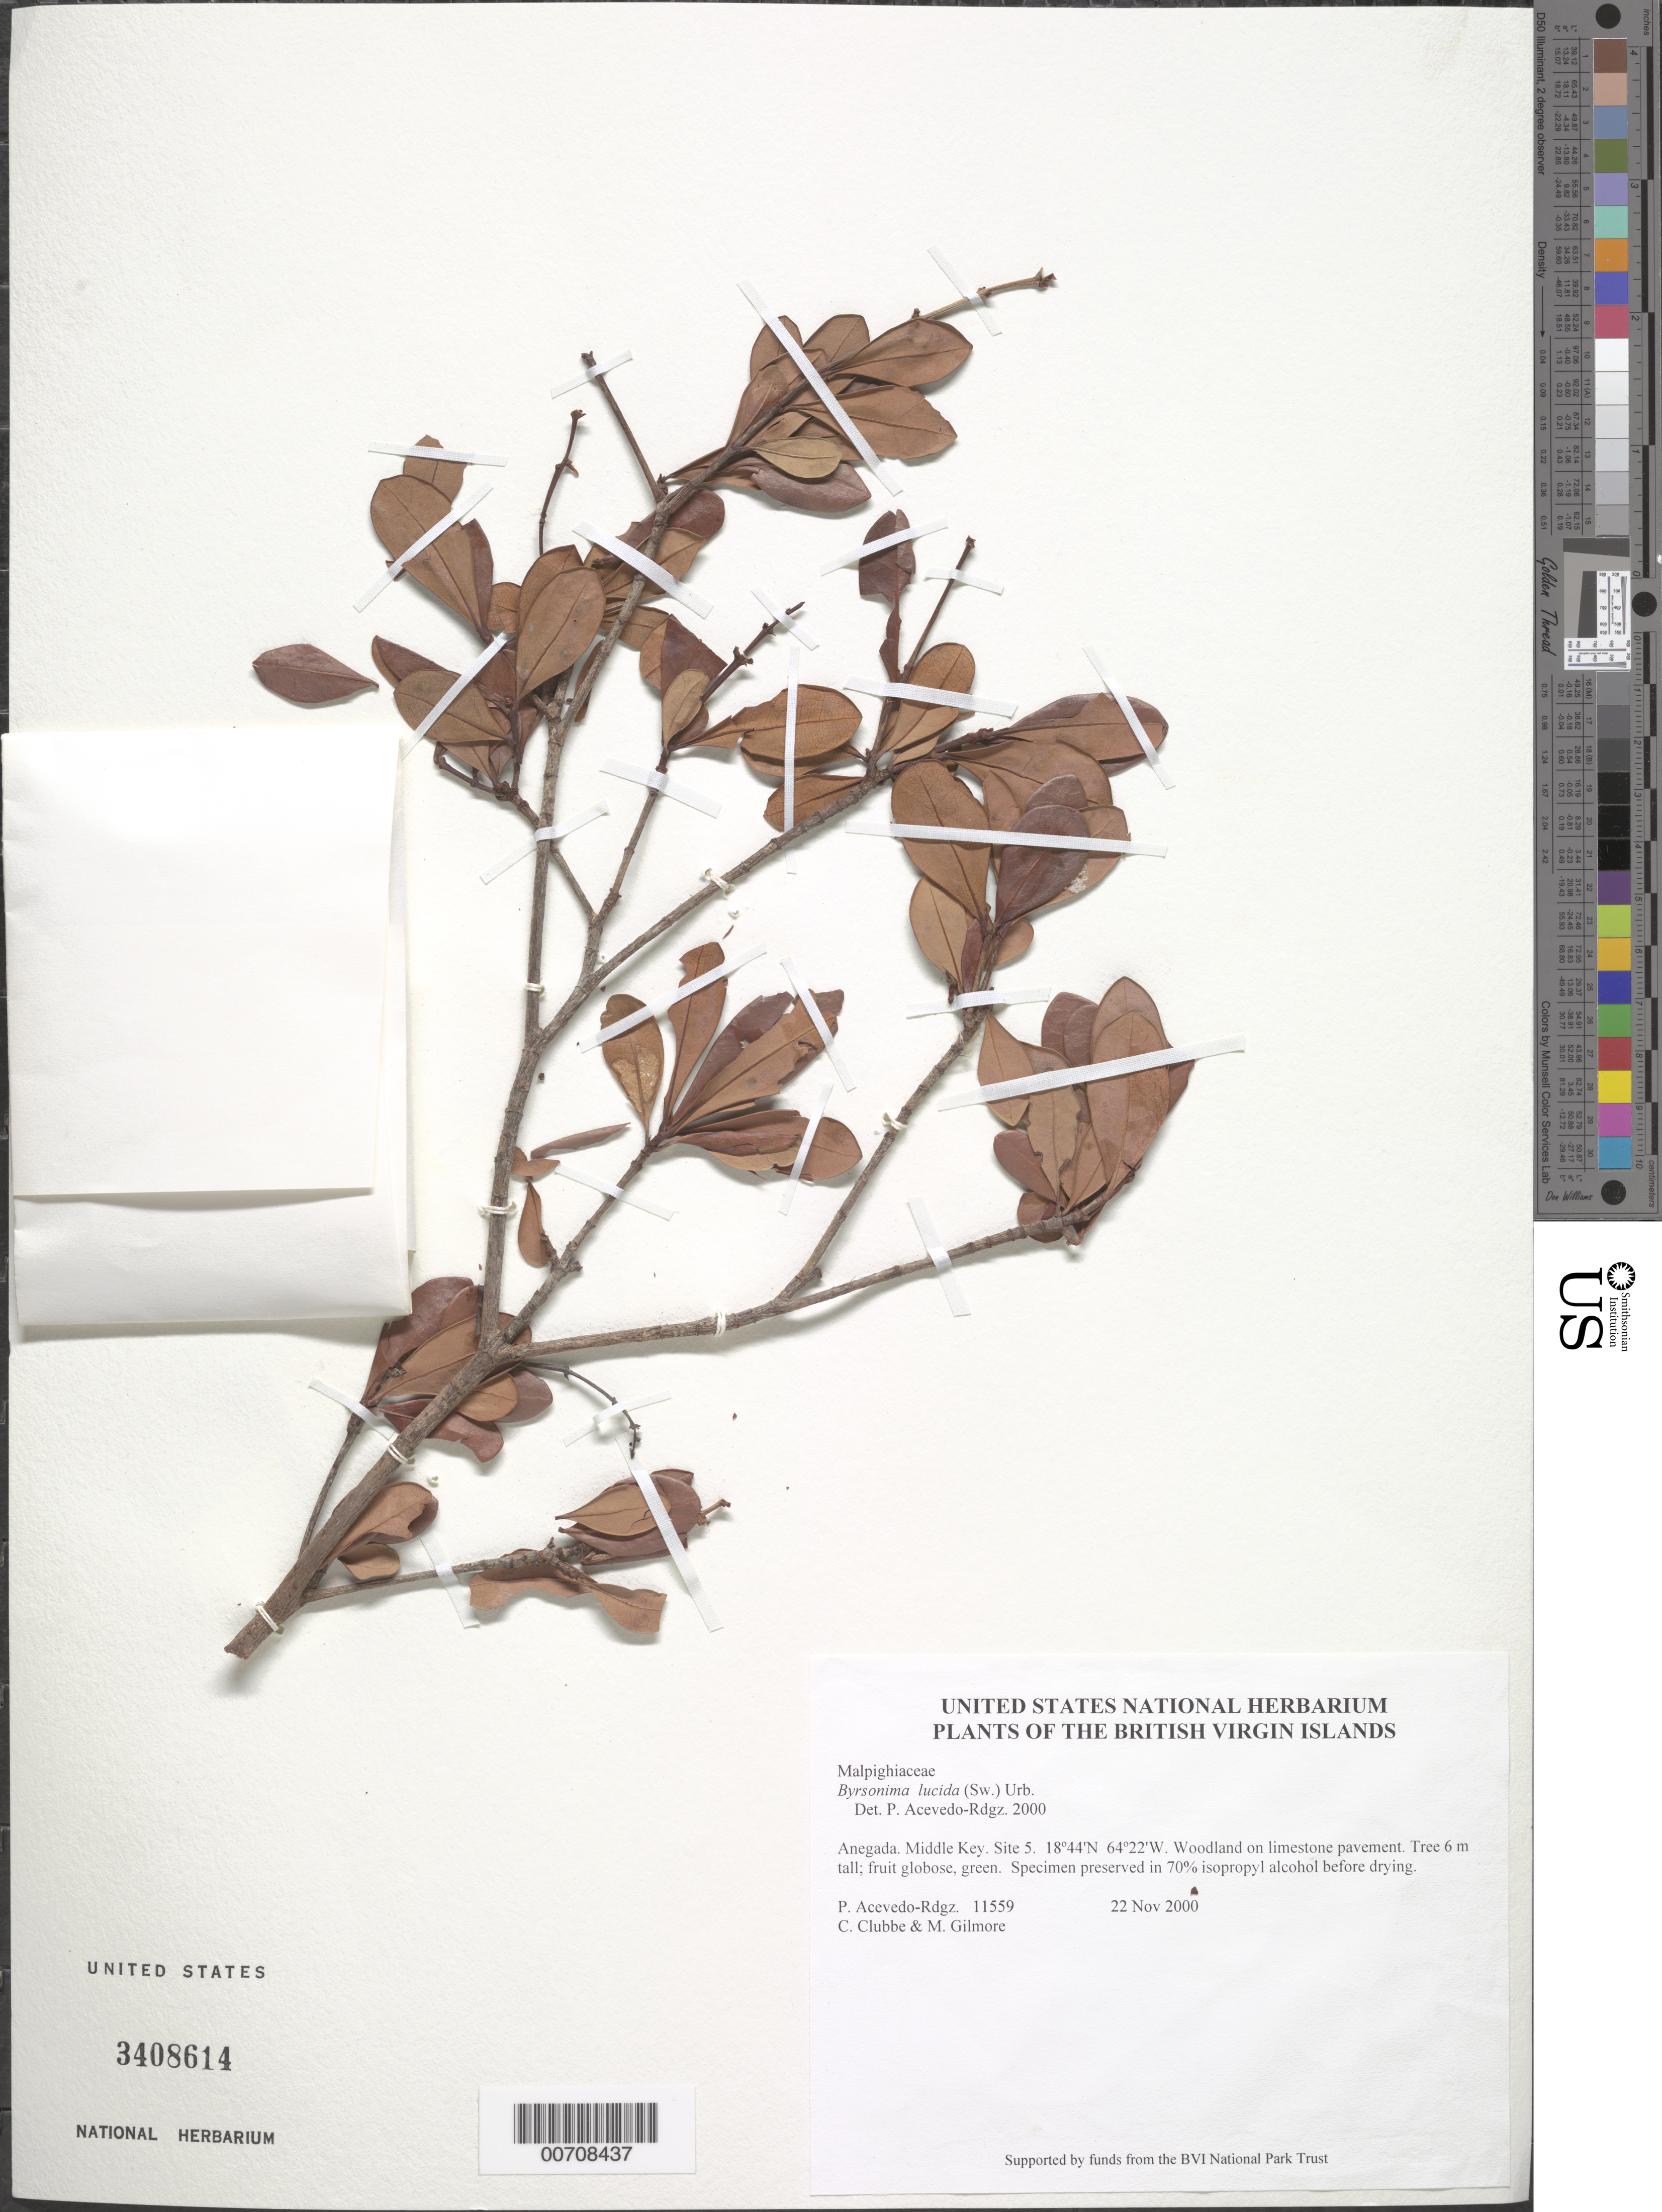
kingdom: Plantae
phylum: Tracheophyta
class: Magnoliopsida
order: Malpighiales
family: Malpighiaceae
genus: Byrsonima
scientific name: Byrsonima lucida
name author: (Mill.) DC.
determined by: Acevedo-Rodríguez, P., (BOT), Smithsonian Institution - National Museum of Natural History (UNITED STATES)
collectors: P. Acevedo-Rodr., C. Clubbe & M. Gilmore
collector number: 11559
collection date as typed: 22 Nov 2000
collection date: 2000-11-22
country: British Virgin Islands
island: Anegada I.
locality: Middle Key. Site 5.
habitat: Woodland on limestone pavement.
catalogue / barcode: US 3408614